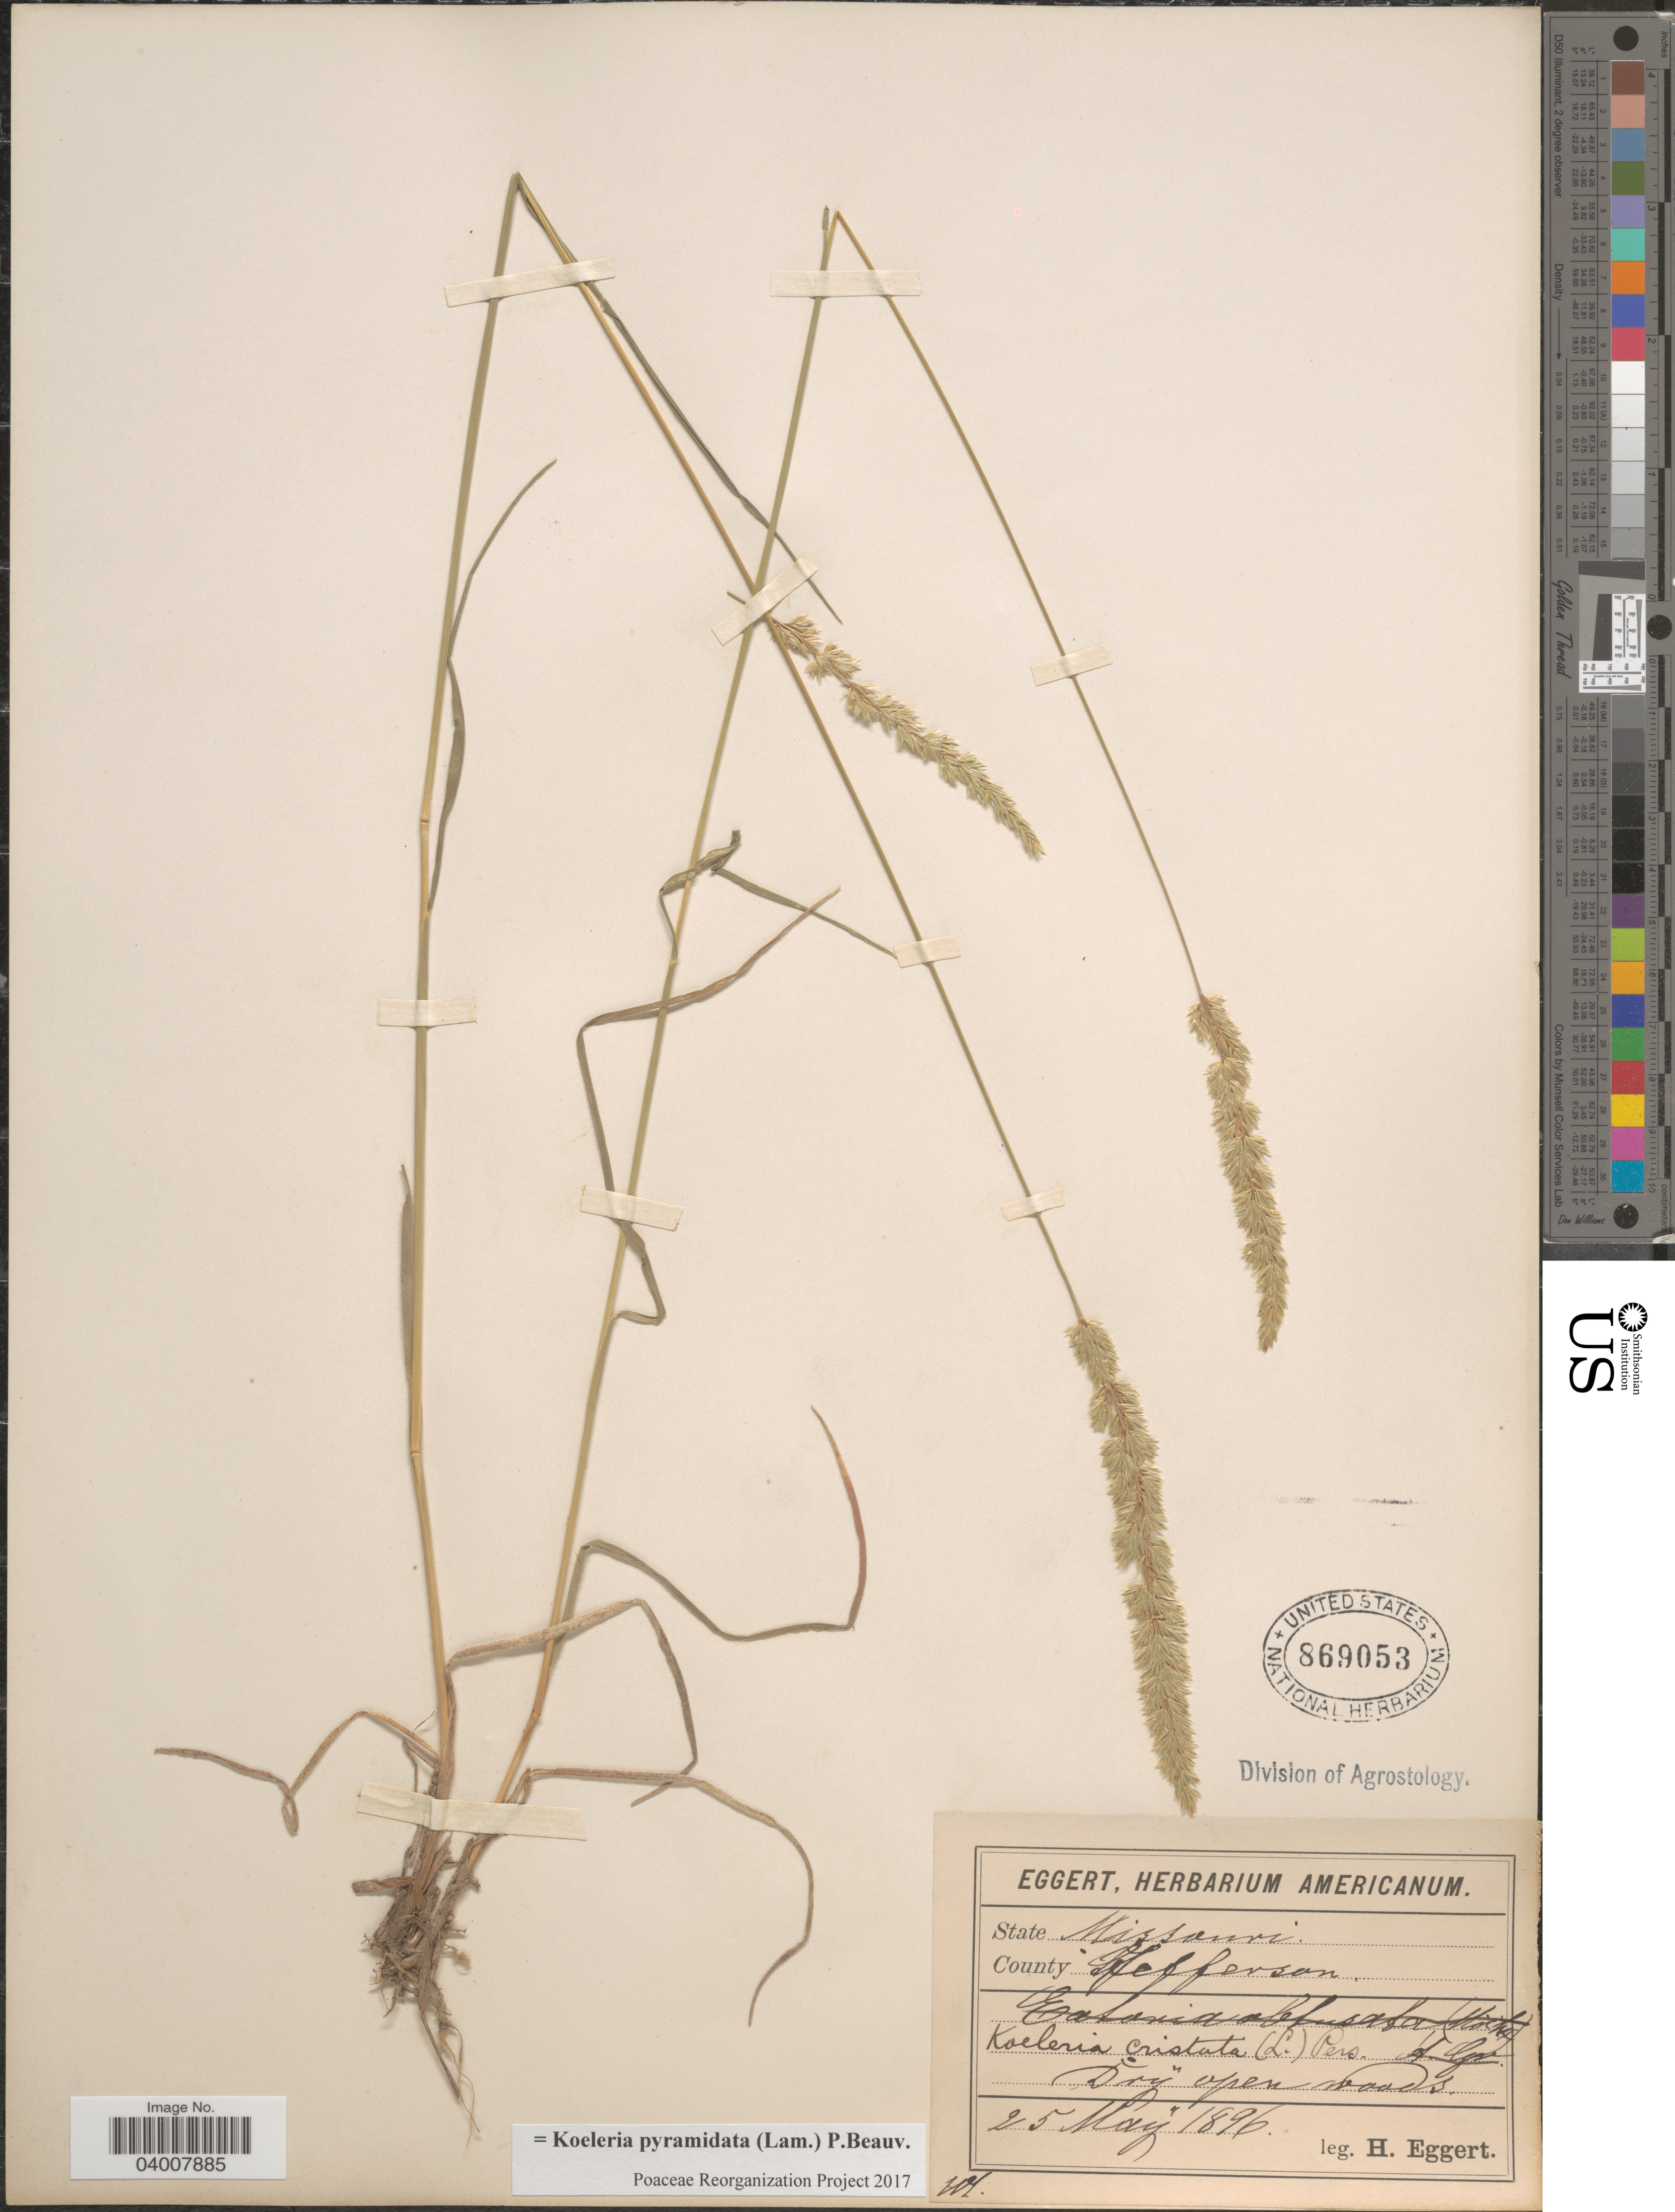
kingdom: Plantae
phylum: Tracheophyta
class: Liliopsida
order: Poales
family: Poaceae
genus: Koeleria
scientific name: Koeleria pyramidata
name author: (Lam.) P. Beauv.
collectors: H. Eggert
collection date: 1896-05-25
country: United States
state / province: Missouri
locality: County Jefferson.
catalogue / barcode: US 869053